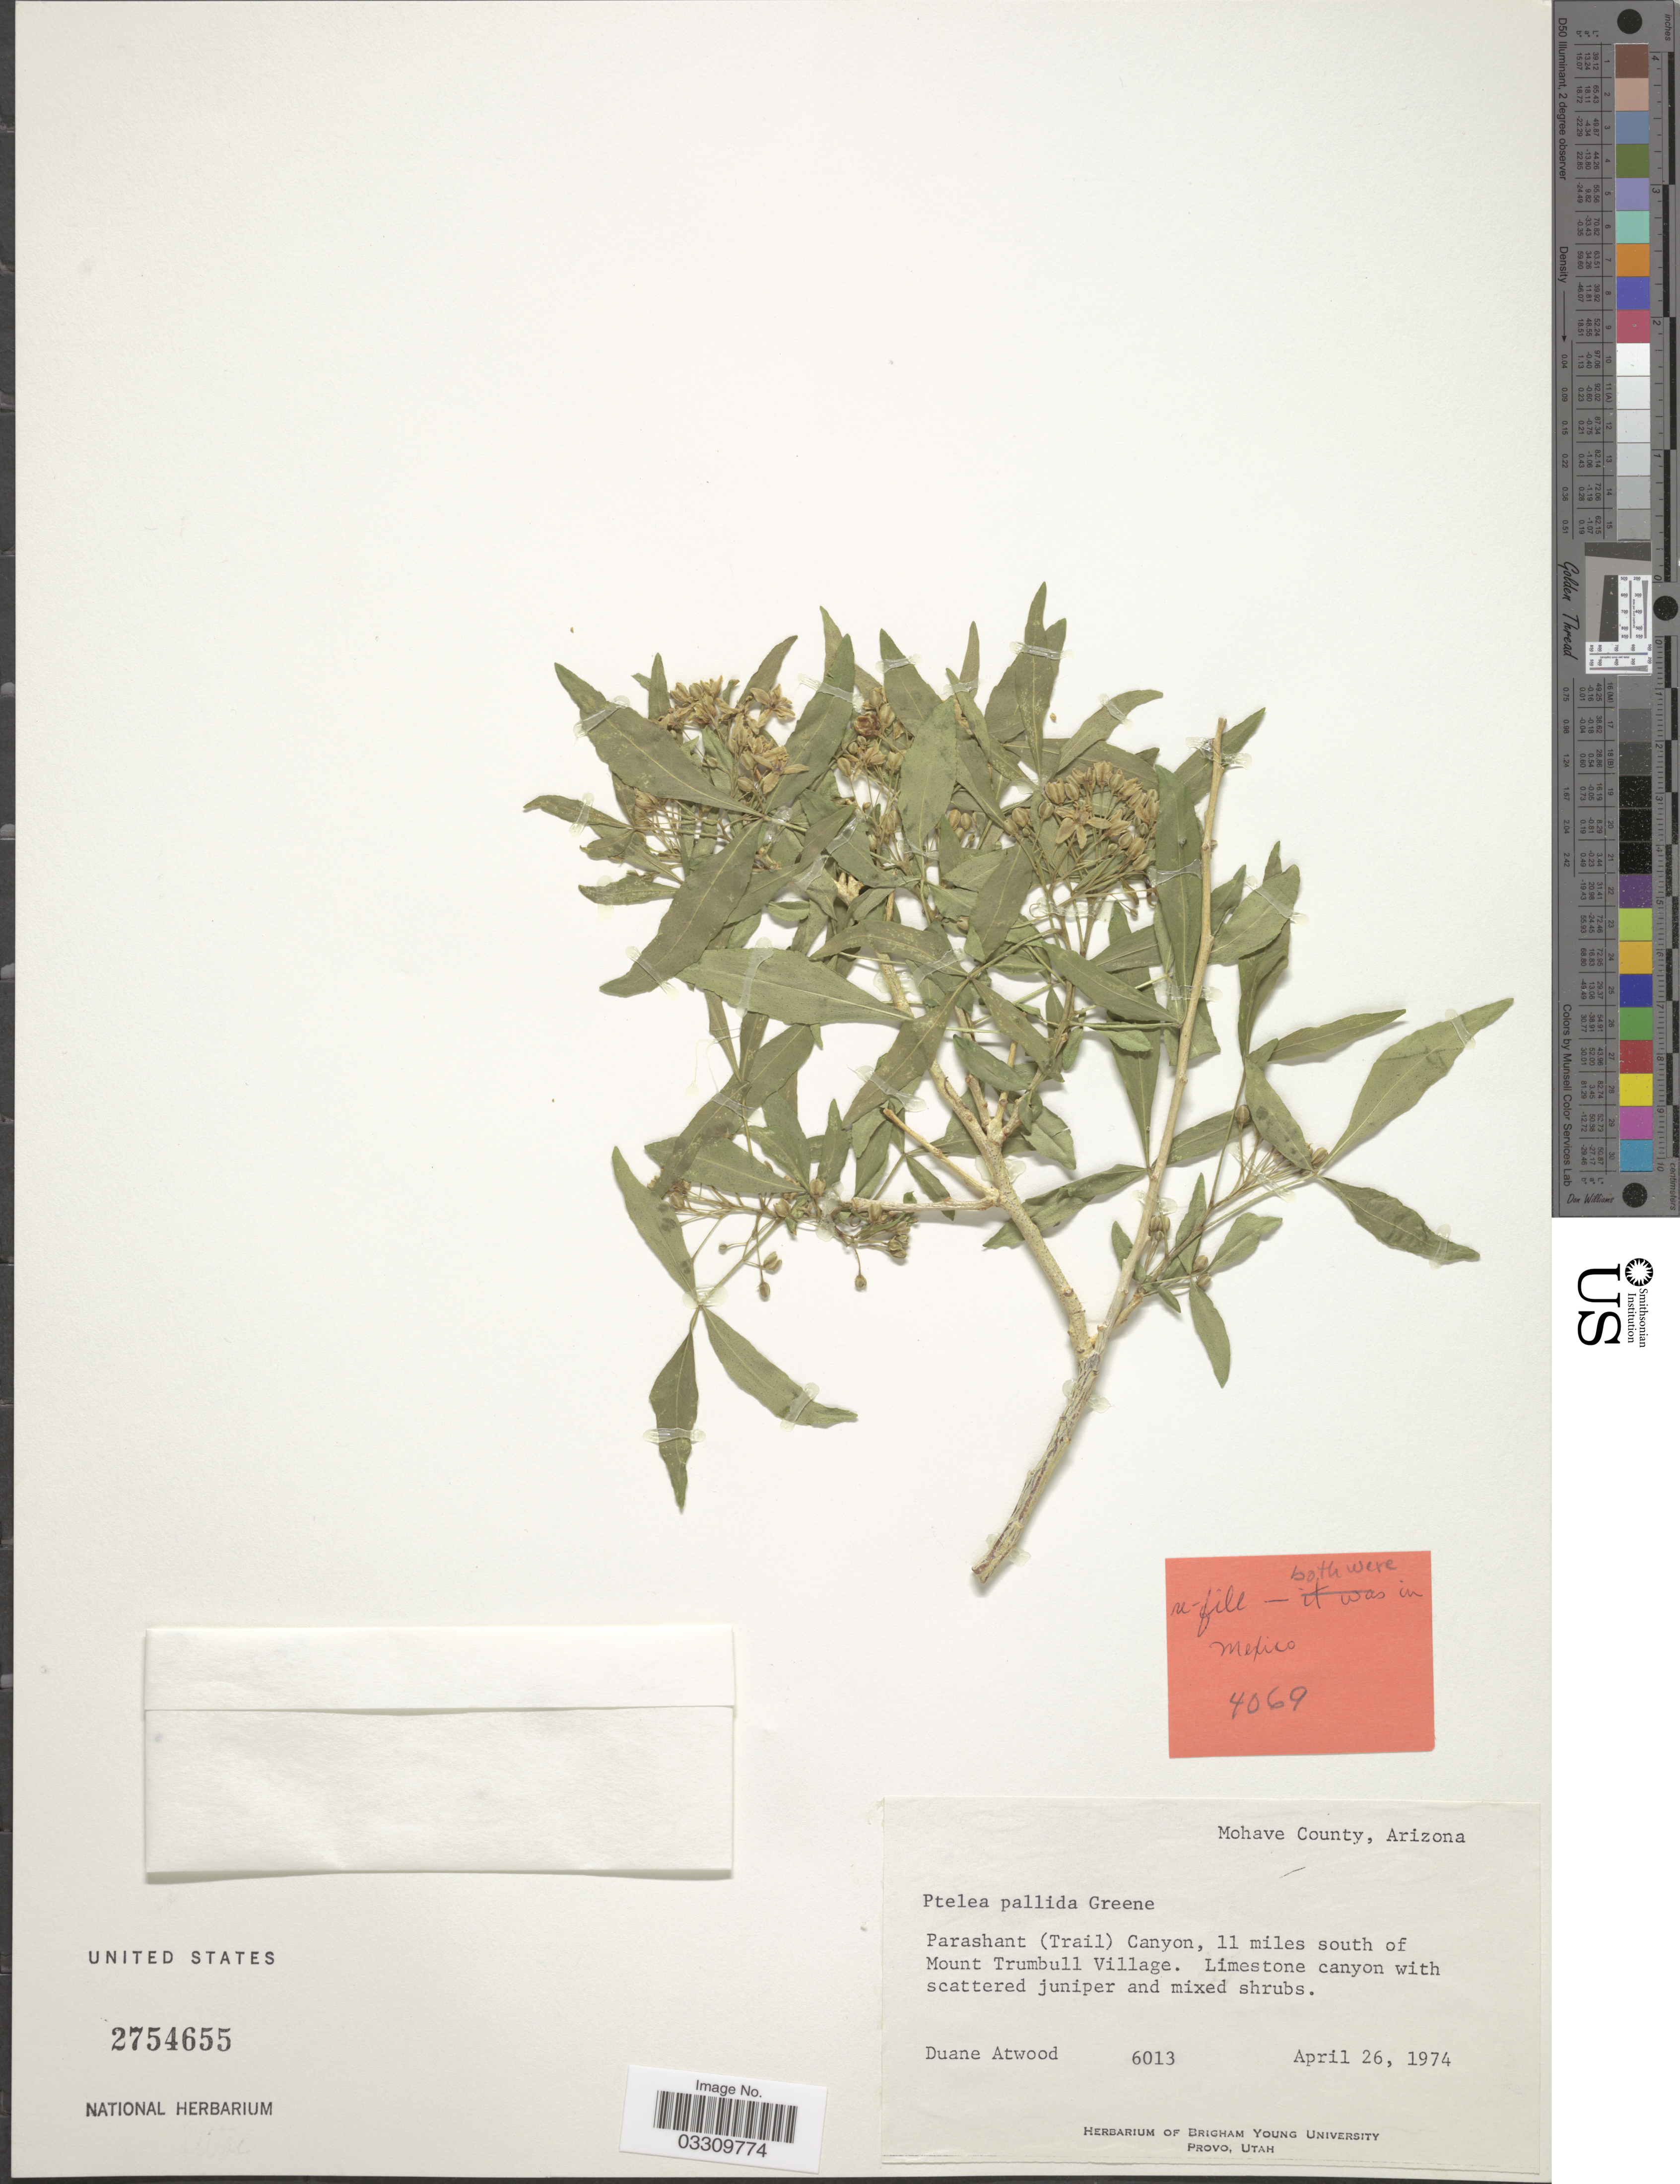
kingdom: Plantae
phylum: Tracheophyta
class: Magnoliopsida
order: Sapindales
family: Rutaceae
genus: Ptelea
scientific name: Ptelea trifoliata subsp. pallida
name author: (Greene) V. L. Bailey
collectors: D. Atwood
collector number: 6013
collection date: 1974-04-26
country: United States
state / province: Arizona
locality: Mohave County. Parashant (Trail) Canyon, 11 miles south of Mount Trumbull Village.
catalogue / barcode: US 2754655